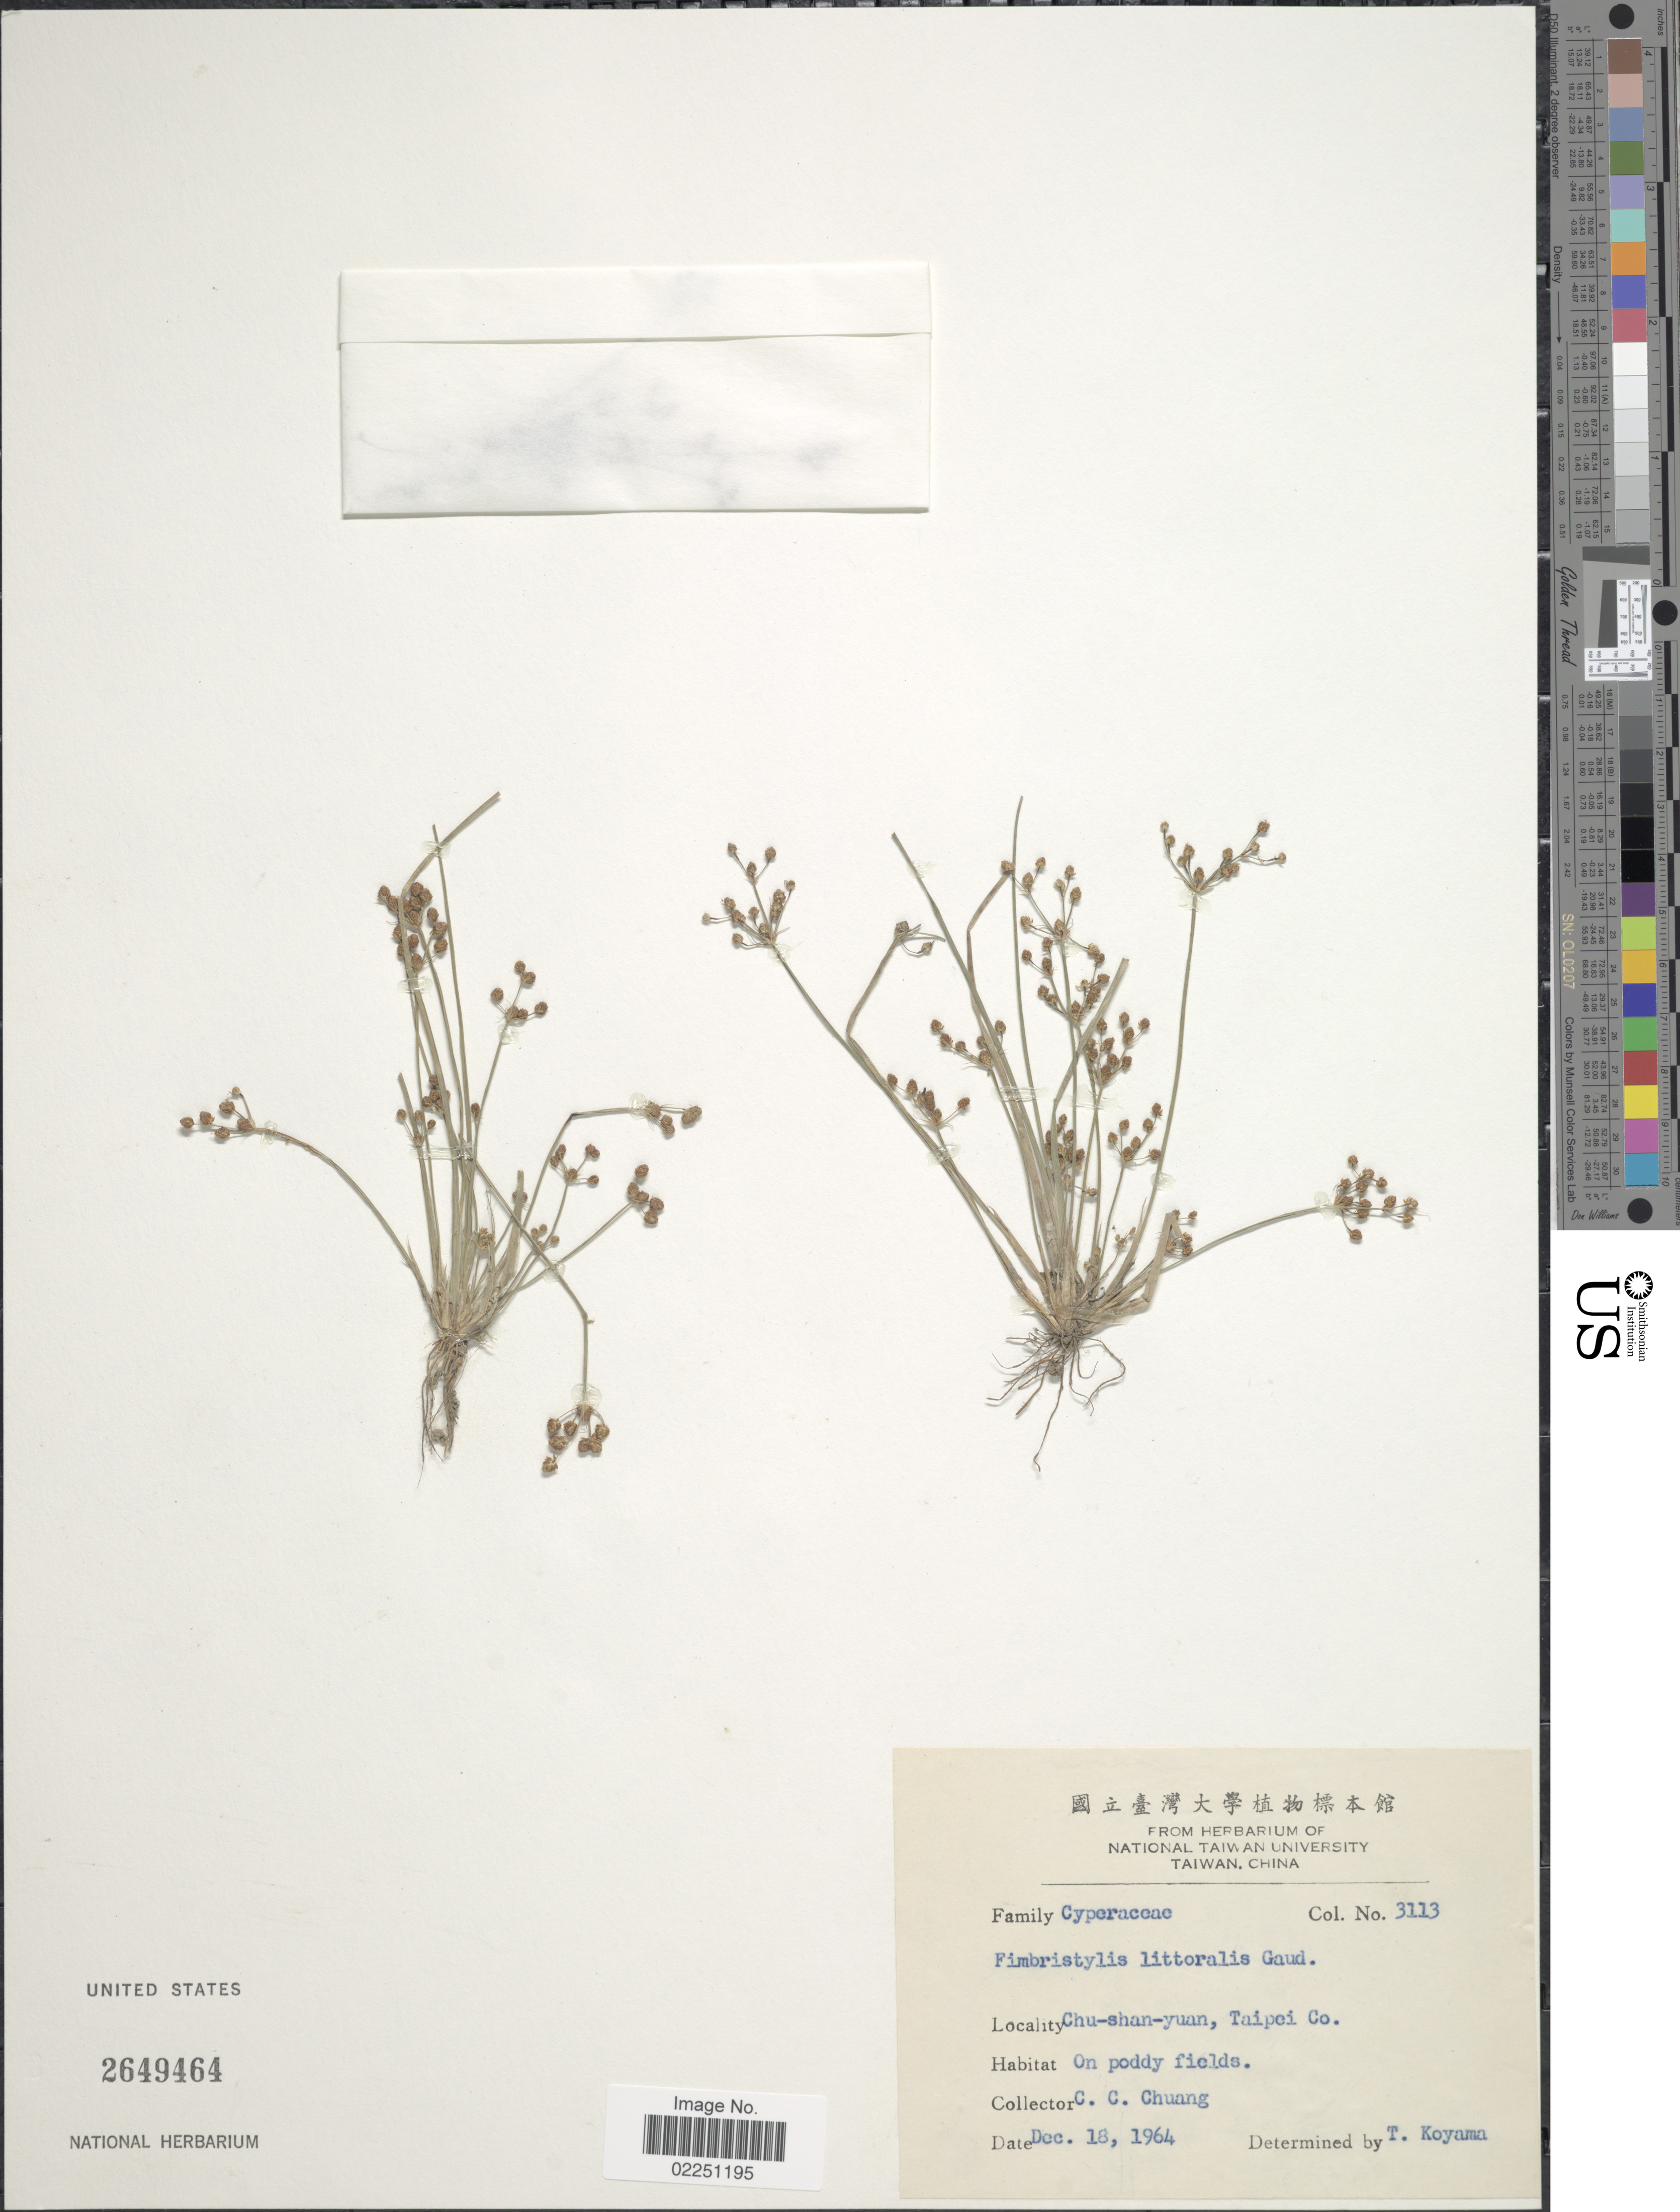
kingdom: Plantae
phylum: Tracheophyta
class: Liliopsida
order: Poales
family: Cyperaceae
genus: Fimbristylis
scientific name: Fimbristylis littoralis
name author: Gaudich.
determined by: Strong, M. T., (US), Smithsonian Institution - National Museum of Natural History (UNITED STATES)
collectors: C. C. Chuang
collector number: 3113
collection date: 1964-12-18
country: Taiwan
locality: Chu-shan-yun, Taipei Co.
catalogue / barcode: US 2649464